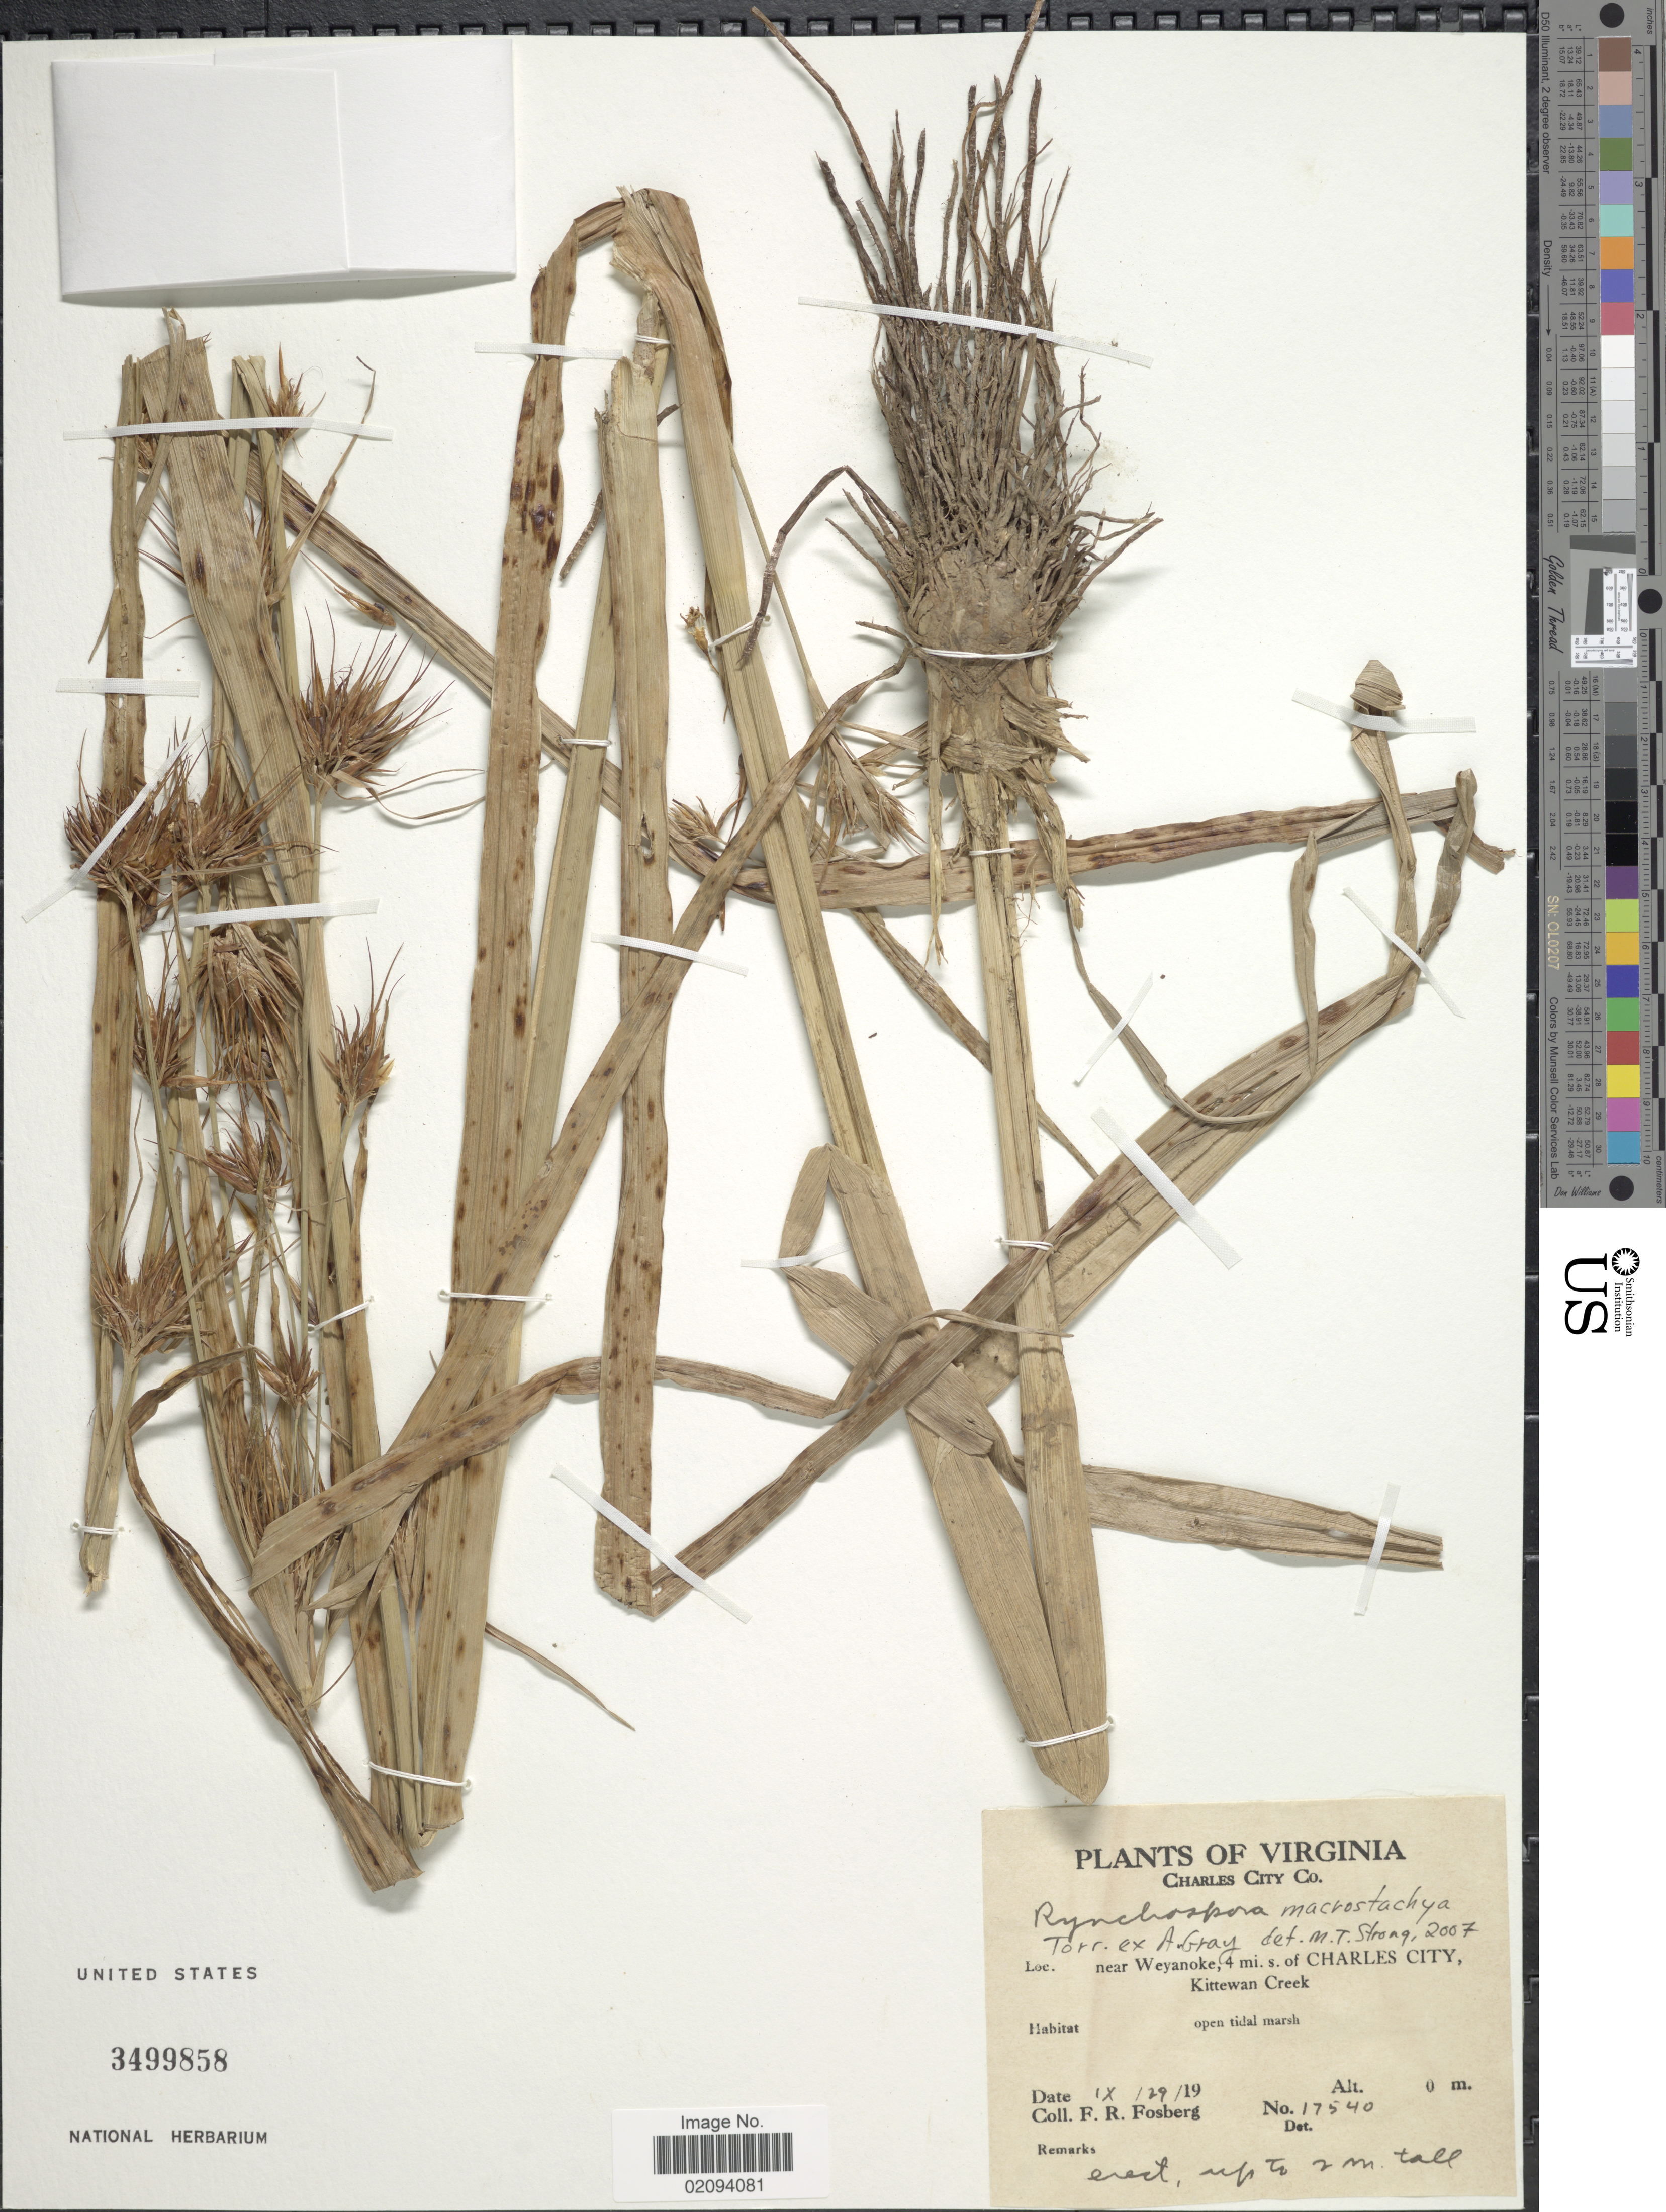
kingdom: Plantae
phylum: Tracheophyta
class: Liliopsida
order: Poales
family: Cyperaceae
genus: Rhynchospora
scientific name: Rhynchospora macrostachya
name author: Torr. ex A. Gray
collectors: F. R. Fosberg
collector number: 17540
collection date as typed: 19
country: United States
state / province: Virginia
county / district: Charles City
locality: Charles City Co. Near Weyanoke, 4 mi. s. of Charles City, Kittewan Creek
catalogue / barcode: US 3499858